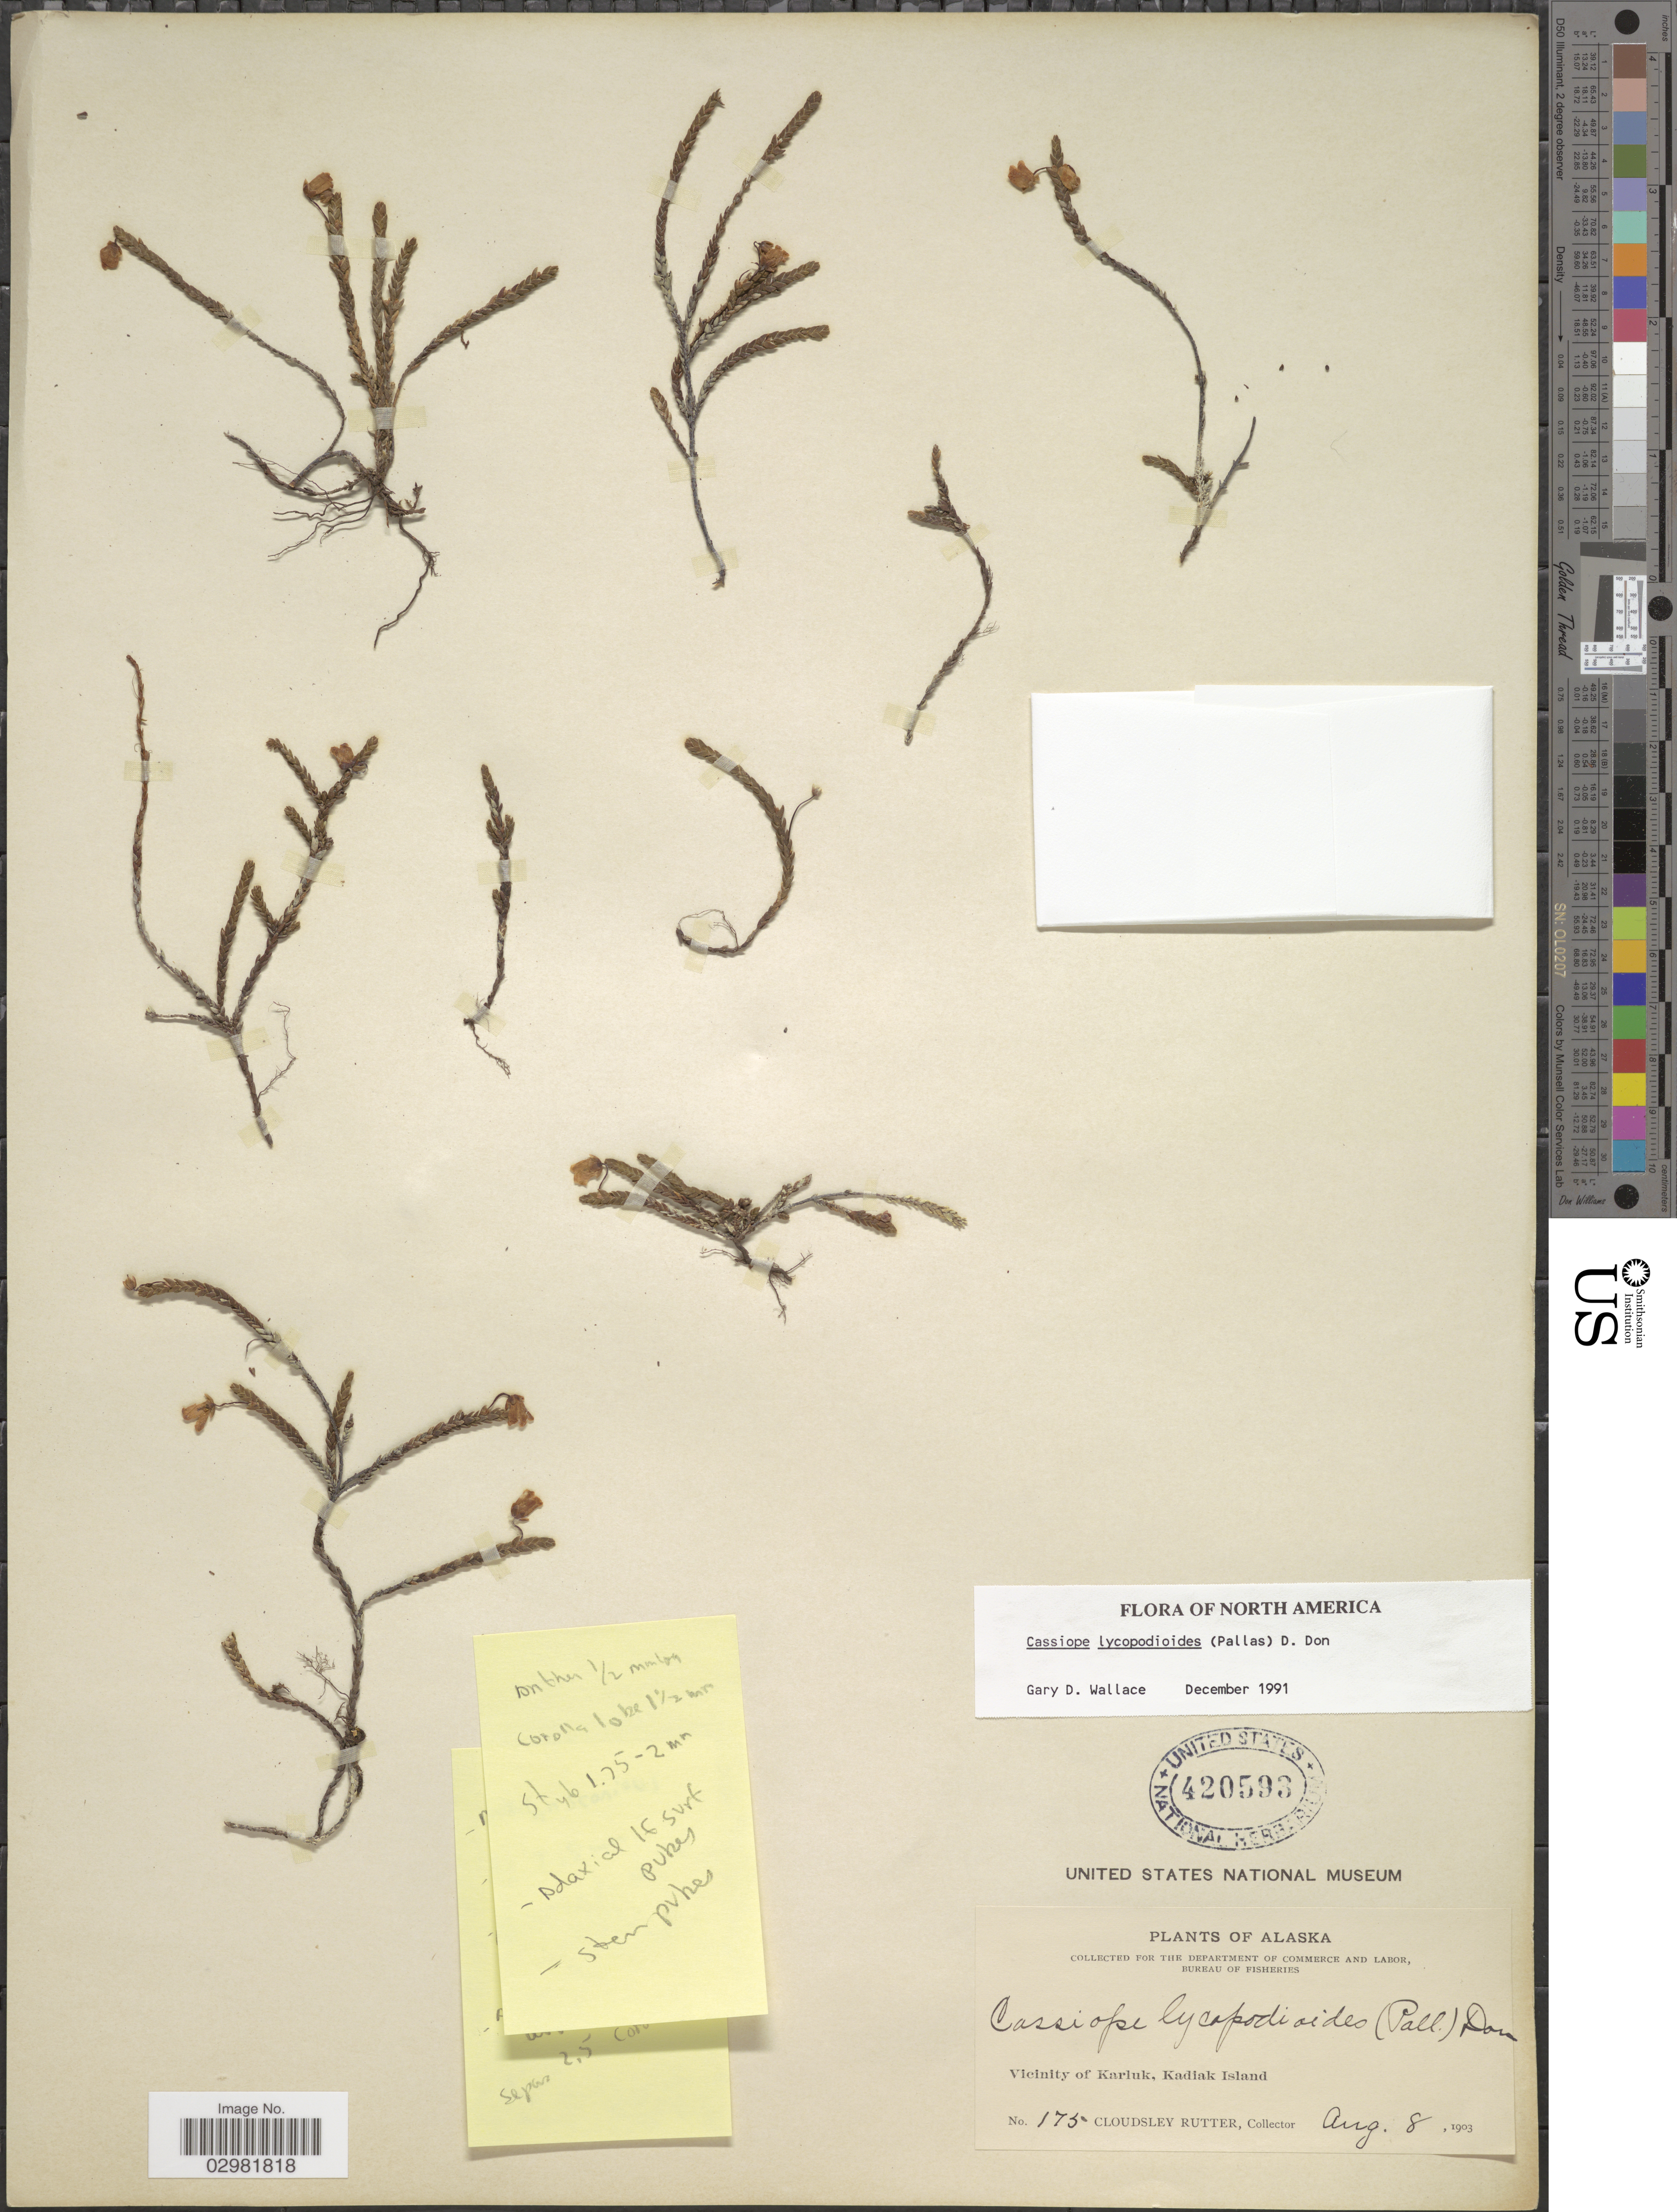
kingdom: Plantae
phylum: Tracheophyta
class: Magnoliopsida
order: Ericales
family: Ericaceae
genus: Cassiope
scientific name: Cassiope lycopodioides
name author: (Pall.) D. Don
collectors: C. Rutter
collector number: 175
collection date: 1903-08-08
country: United States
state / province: Alaska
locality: Vicinity of Karluk, Kadiak Island.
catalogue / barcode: US 420593